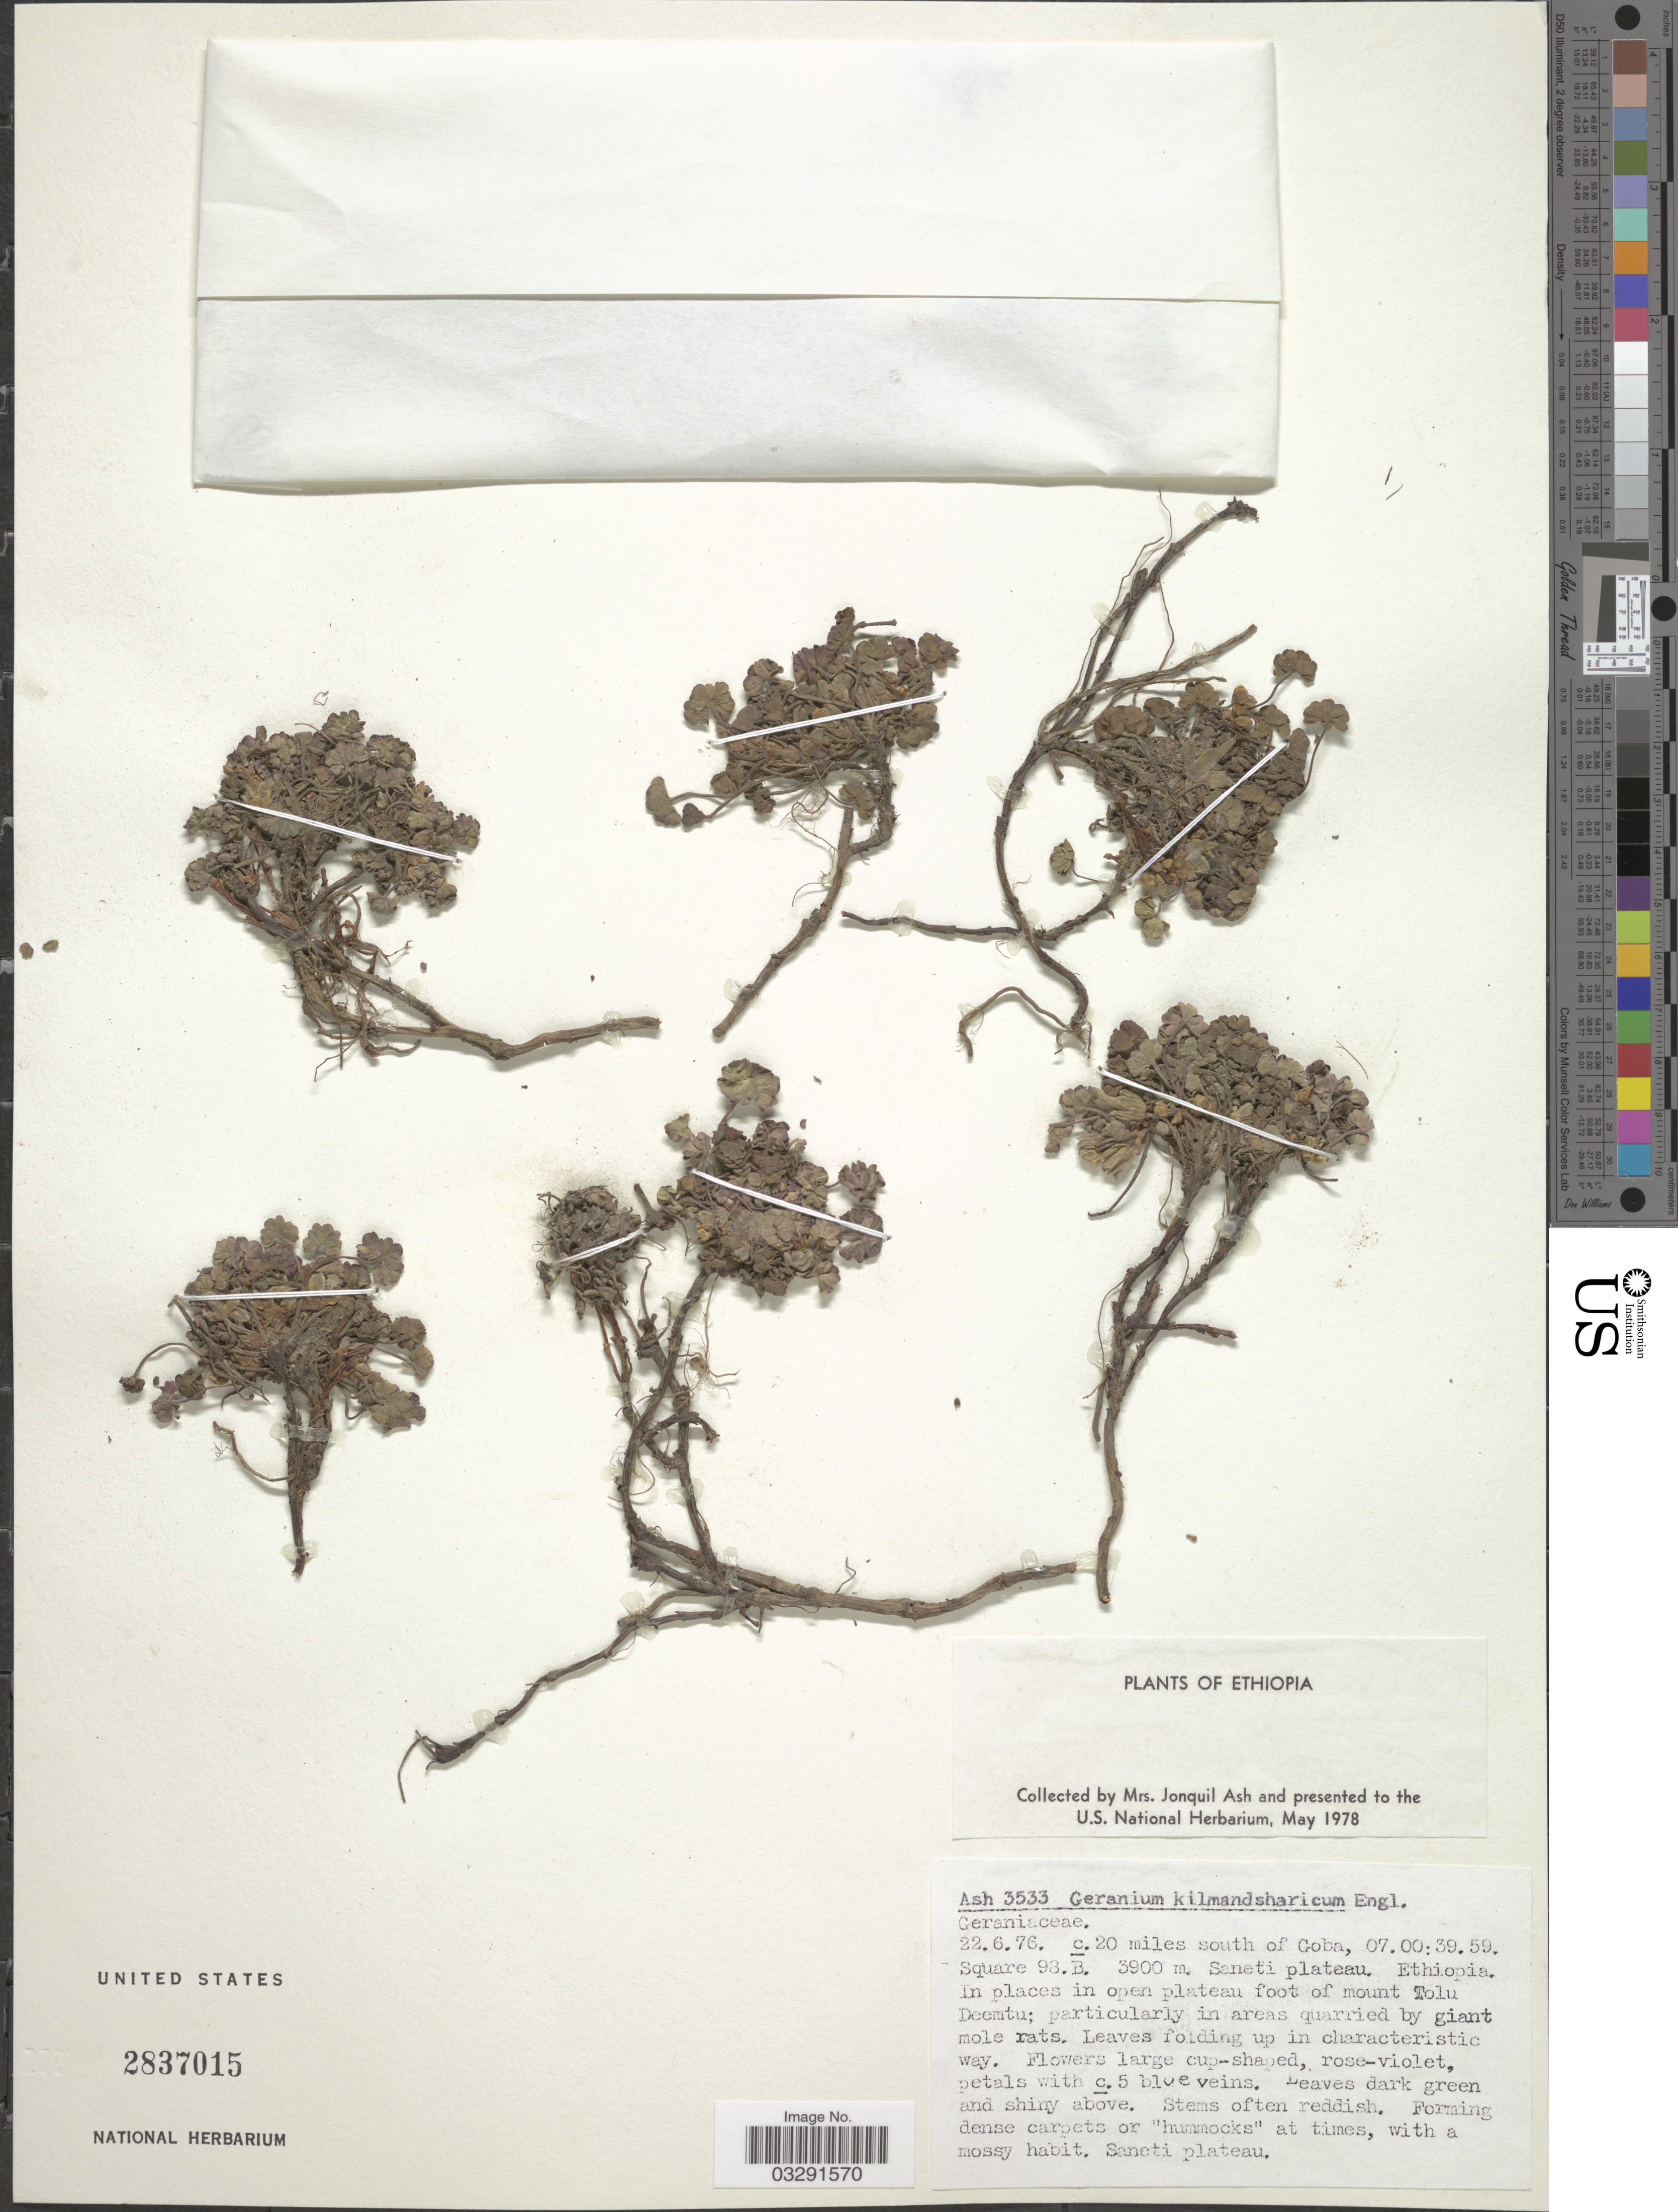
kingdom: Plantae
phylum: Tracheophyta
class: Magnoliopsida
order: Geraniales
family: Geraniaceae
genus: Geranium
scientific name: Geranium kilimandscharicum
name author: Engl.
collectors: J. Ash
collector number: Ash 3533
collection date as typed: Transcribed d/m/y: 22/6/76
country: Ethiopia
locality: C. 20 miles south of Goba, 07.00:39.59. Square 98.B. Saneti plateau. In places in open plateau foot of mount Tolu Deemtu.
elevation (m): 3900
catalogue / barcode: US 2837015